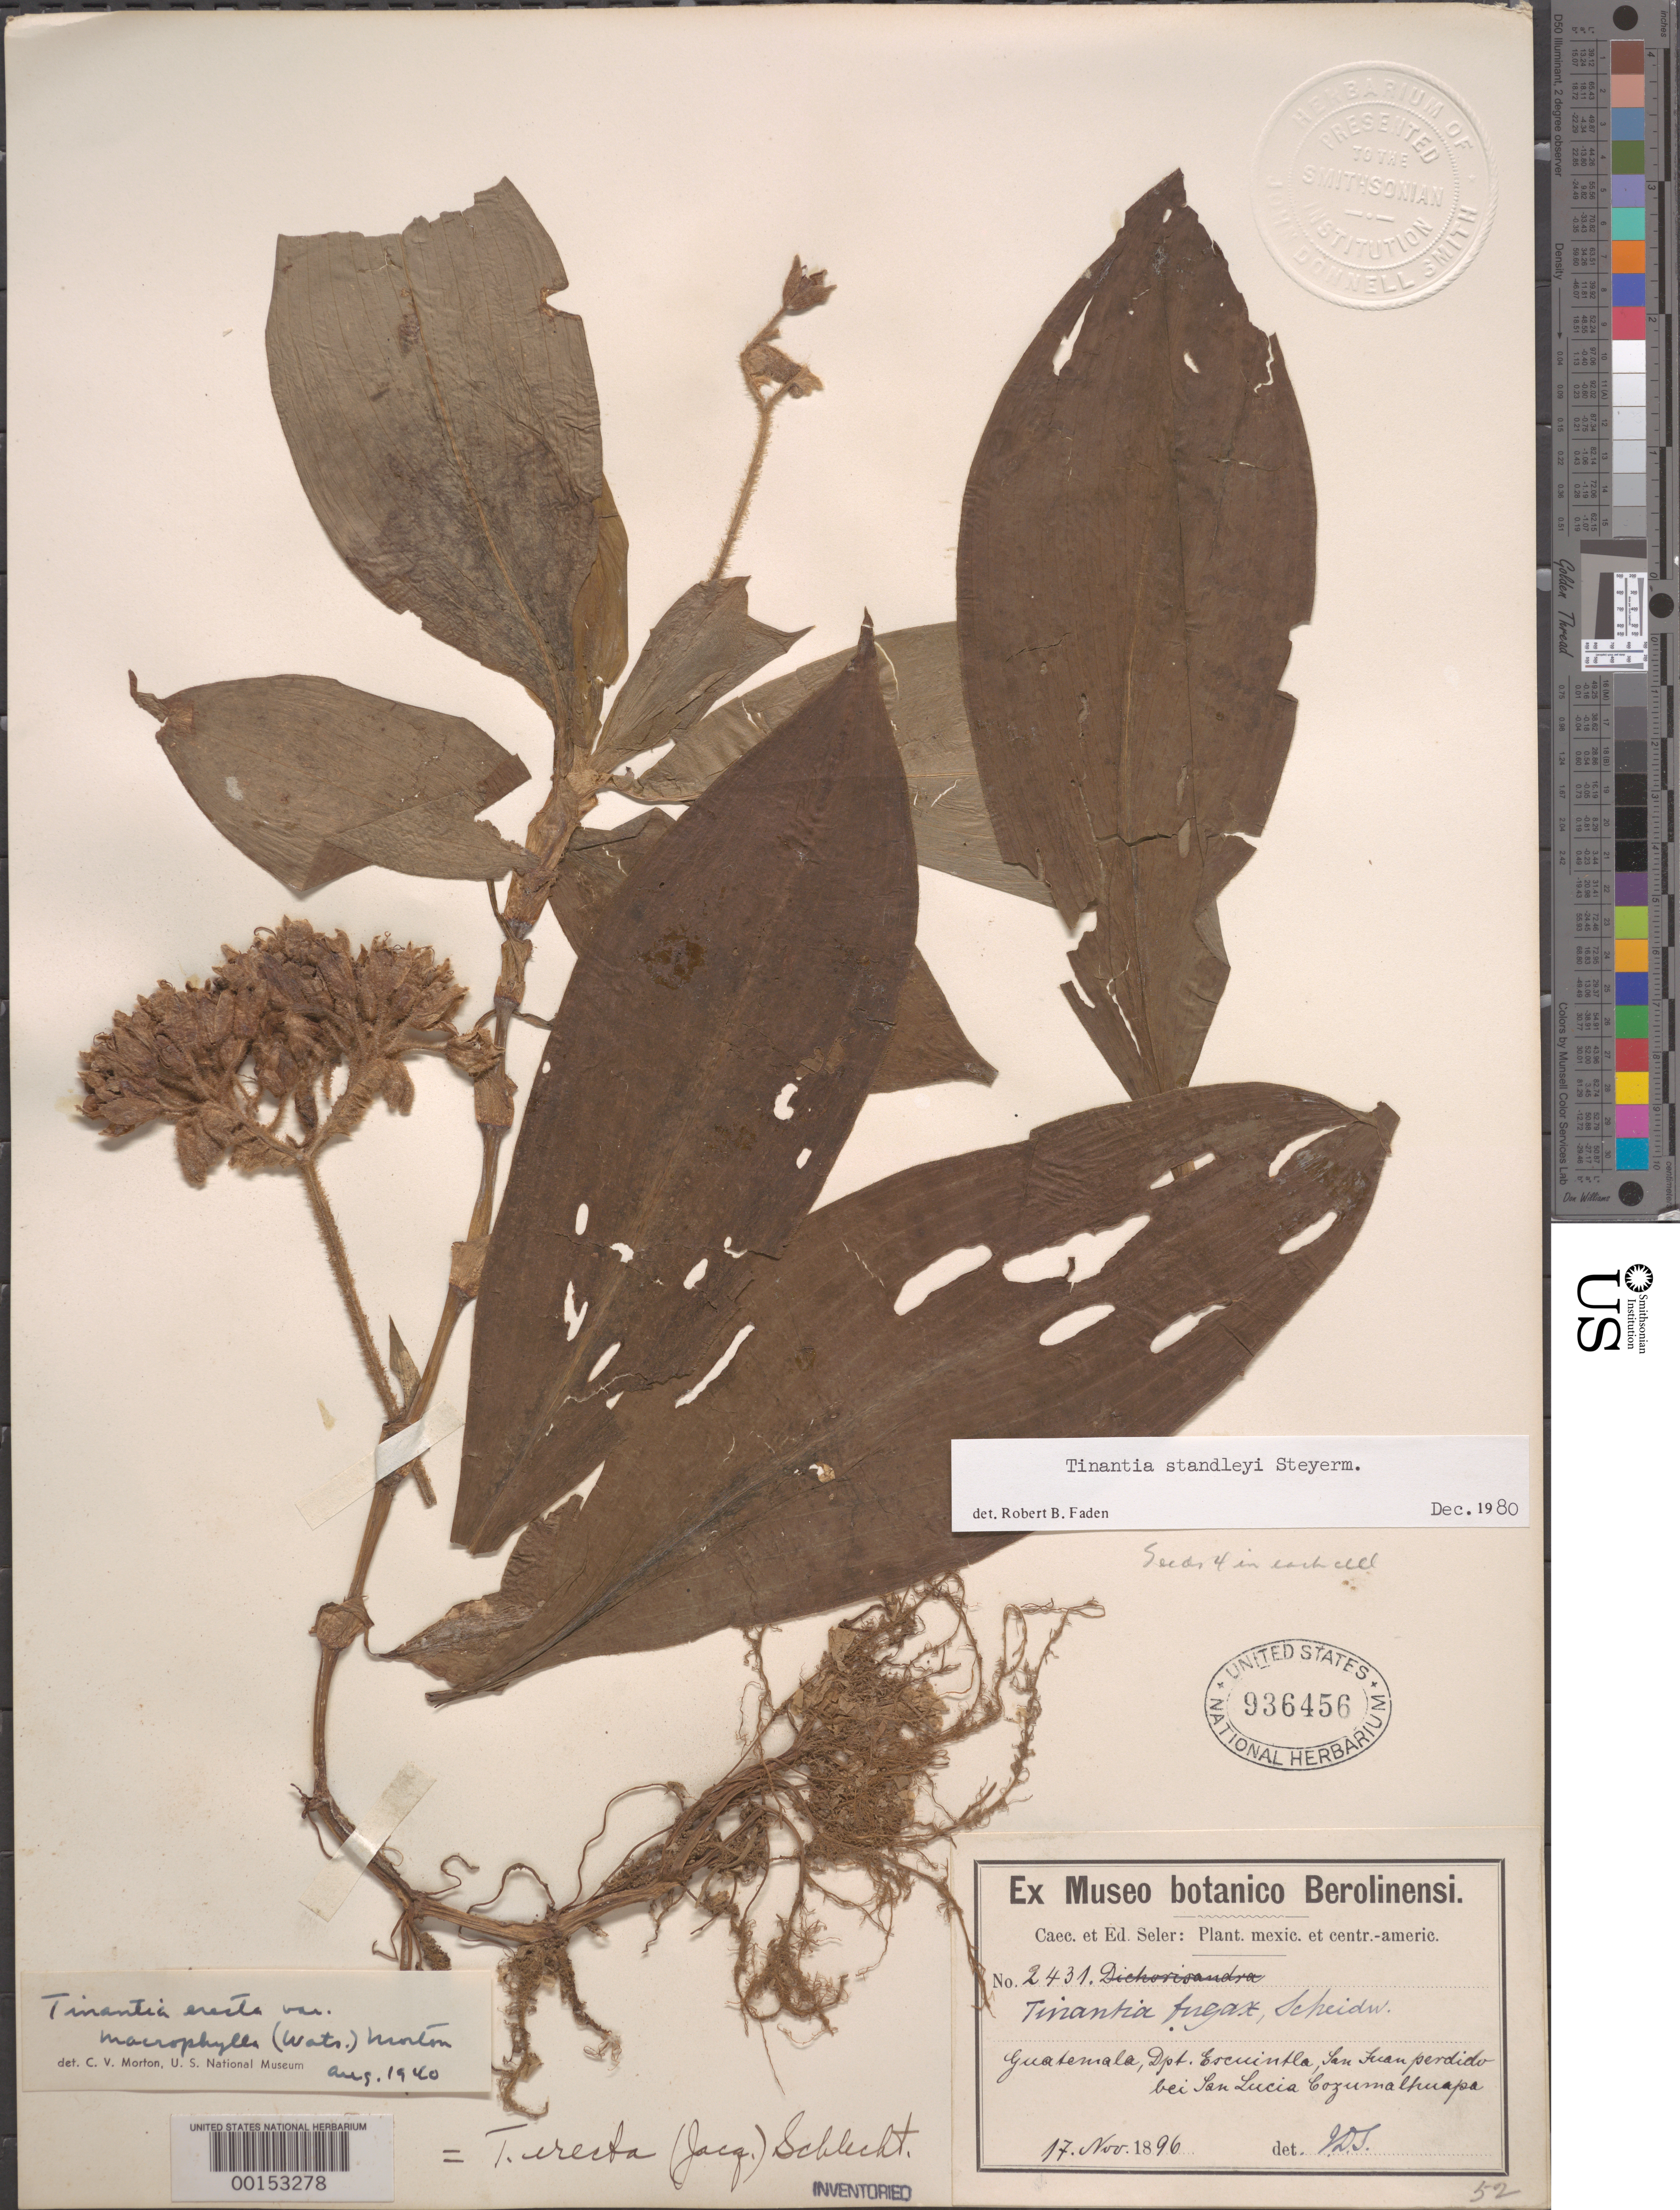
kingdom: Plantae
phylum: Tracheophyta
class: Liliopsida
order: Commelinales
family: Commelinaceae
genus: Tinantia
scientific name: Tinantia standleyi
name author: Steyerm.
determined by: Faden, Robert B., (US), Smithsonian Institution - National Museum of Natural History (UNITED STATES)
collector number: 2431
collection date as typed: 17 Nov 1896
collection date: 1896-11-17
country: Guatemala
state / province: Santa Rosa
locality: La Vega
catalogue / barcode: US 936456